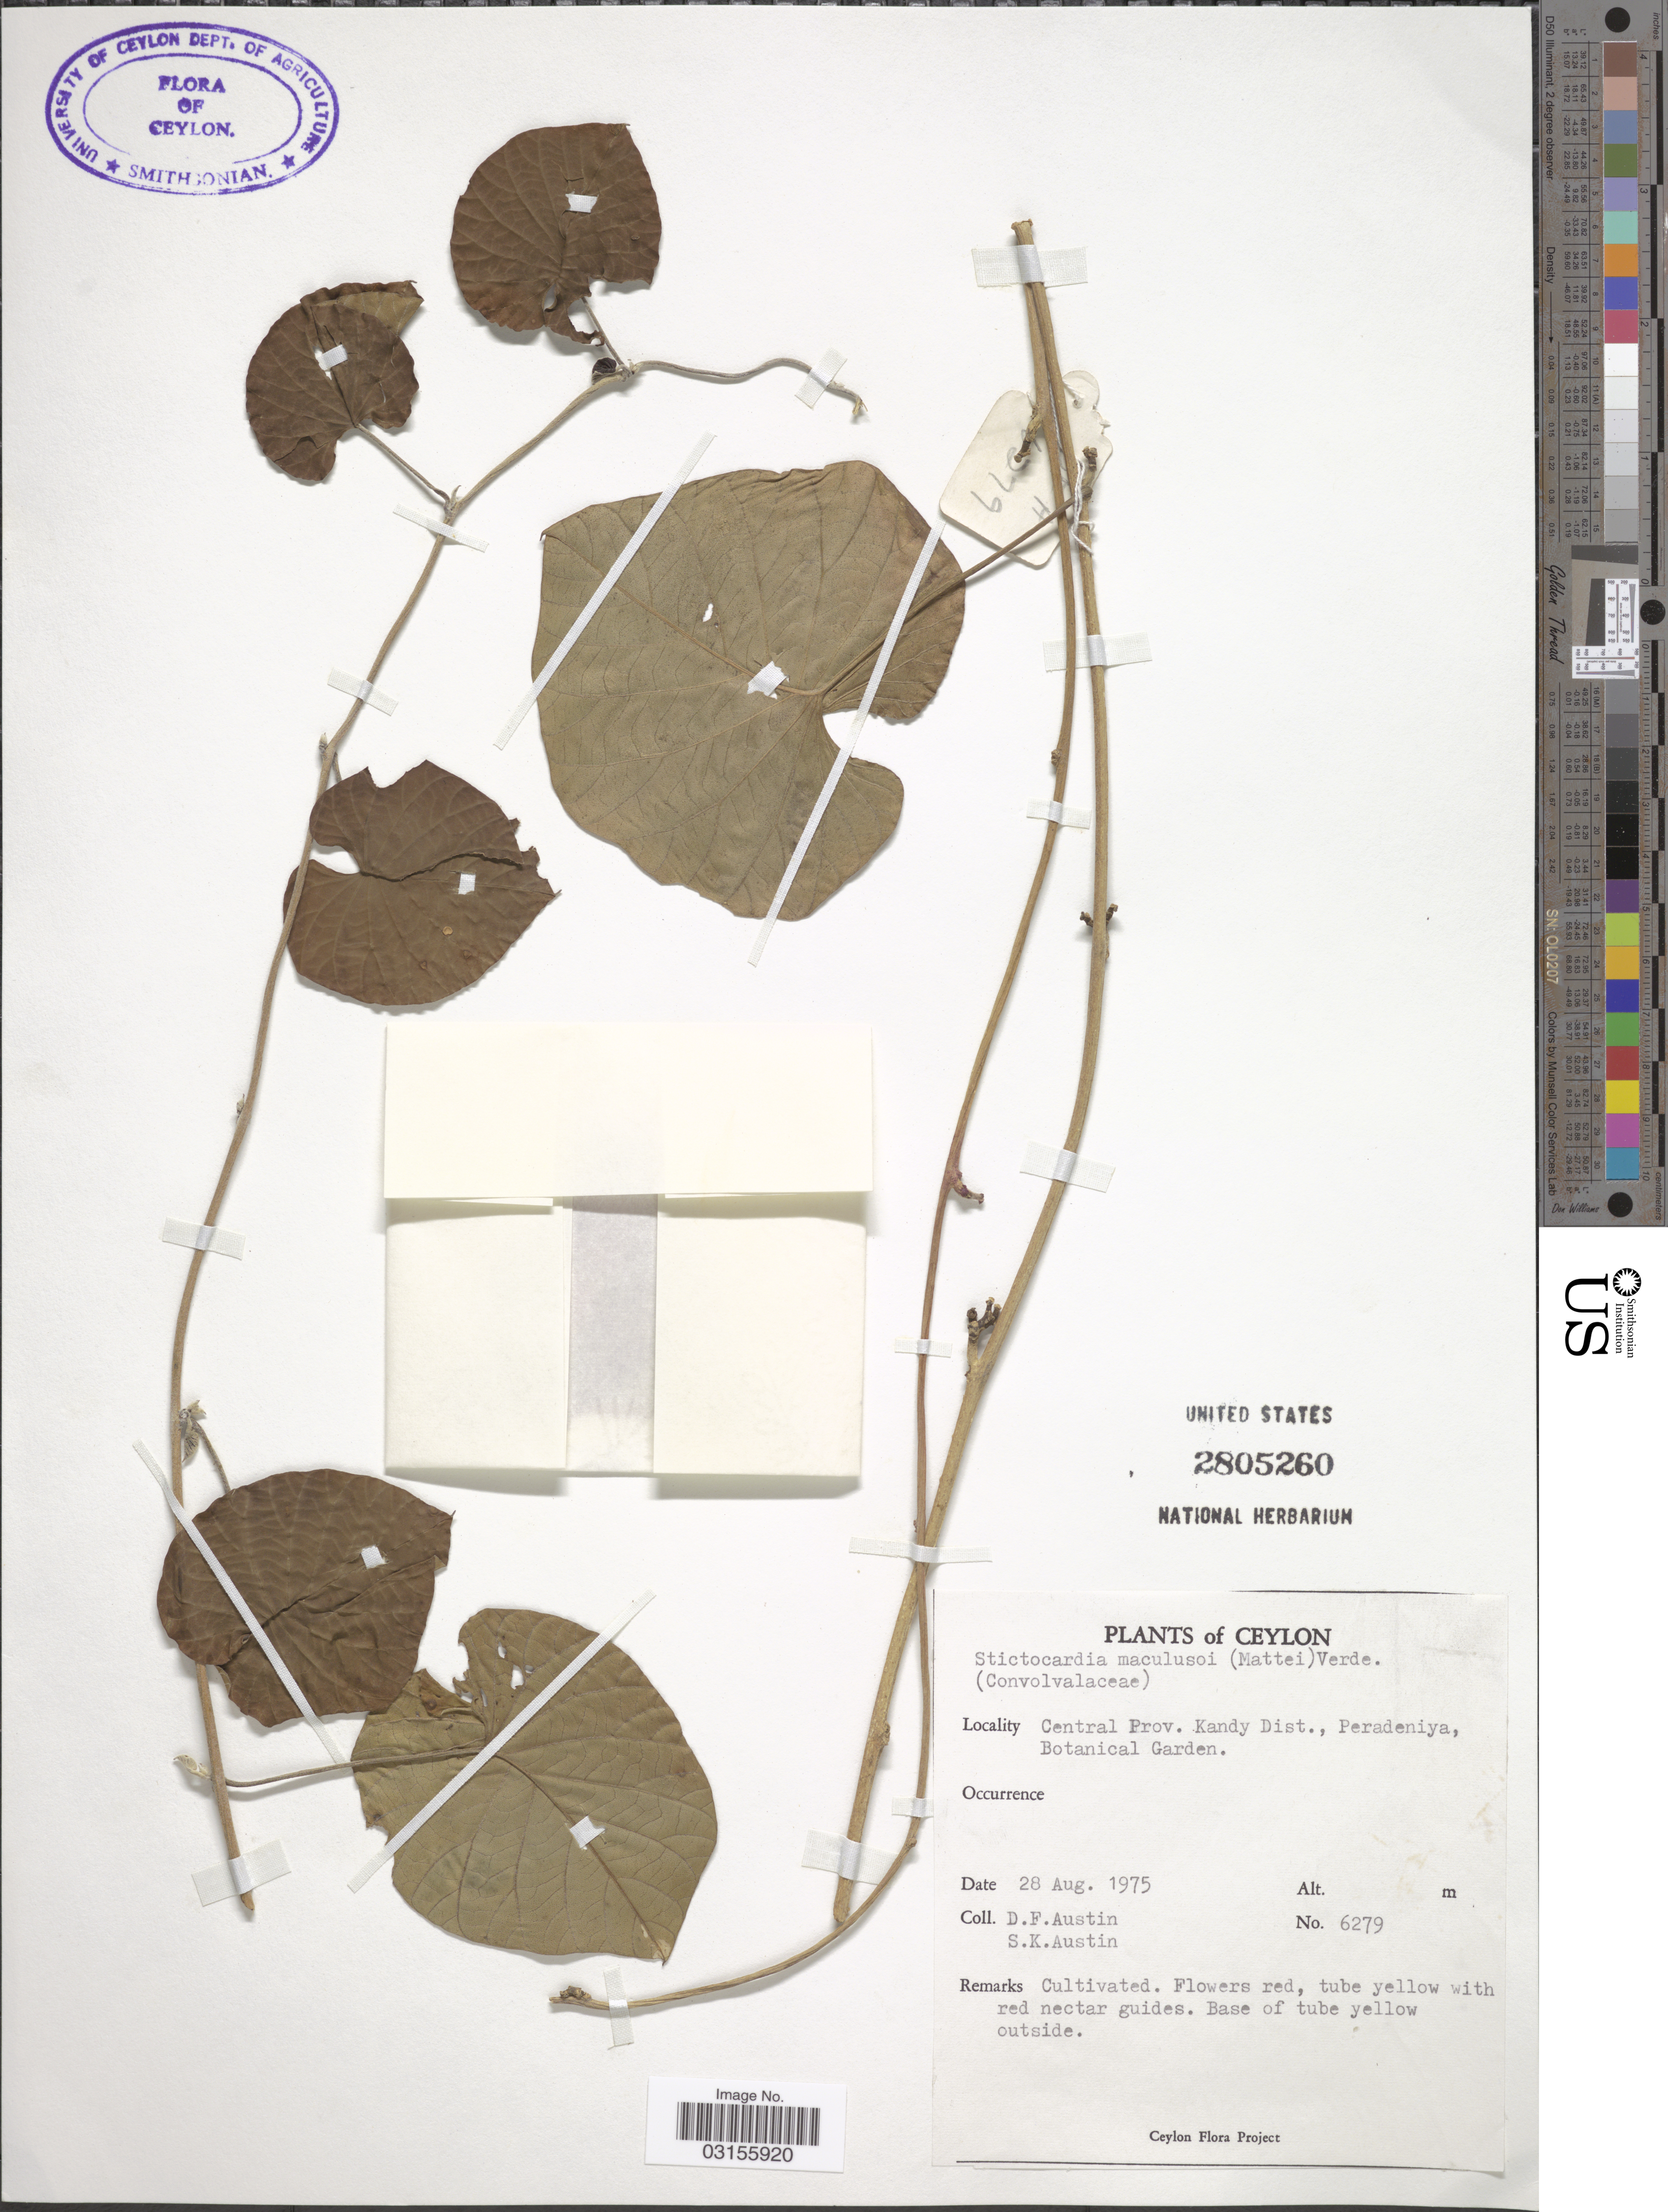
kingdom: Plantae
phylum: Tracheophyta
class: Magnoliopsida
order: Solanales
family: Convolvulaceae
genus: Stictocardia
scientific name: Stictocardia macalusoi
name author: (Mattei) Verdc.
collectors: D. Austin & S. Austin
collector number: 6279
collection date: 1975-08-28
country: Sri Lanka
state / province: Central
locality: Ceylon. Kandy Dist., Peradeniya Botanical Garden.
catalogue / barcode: US 2805260